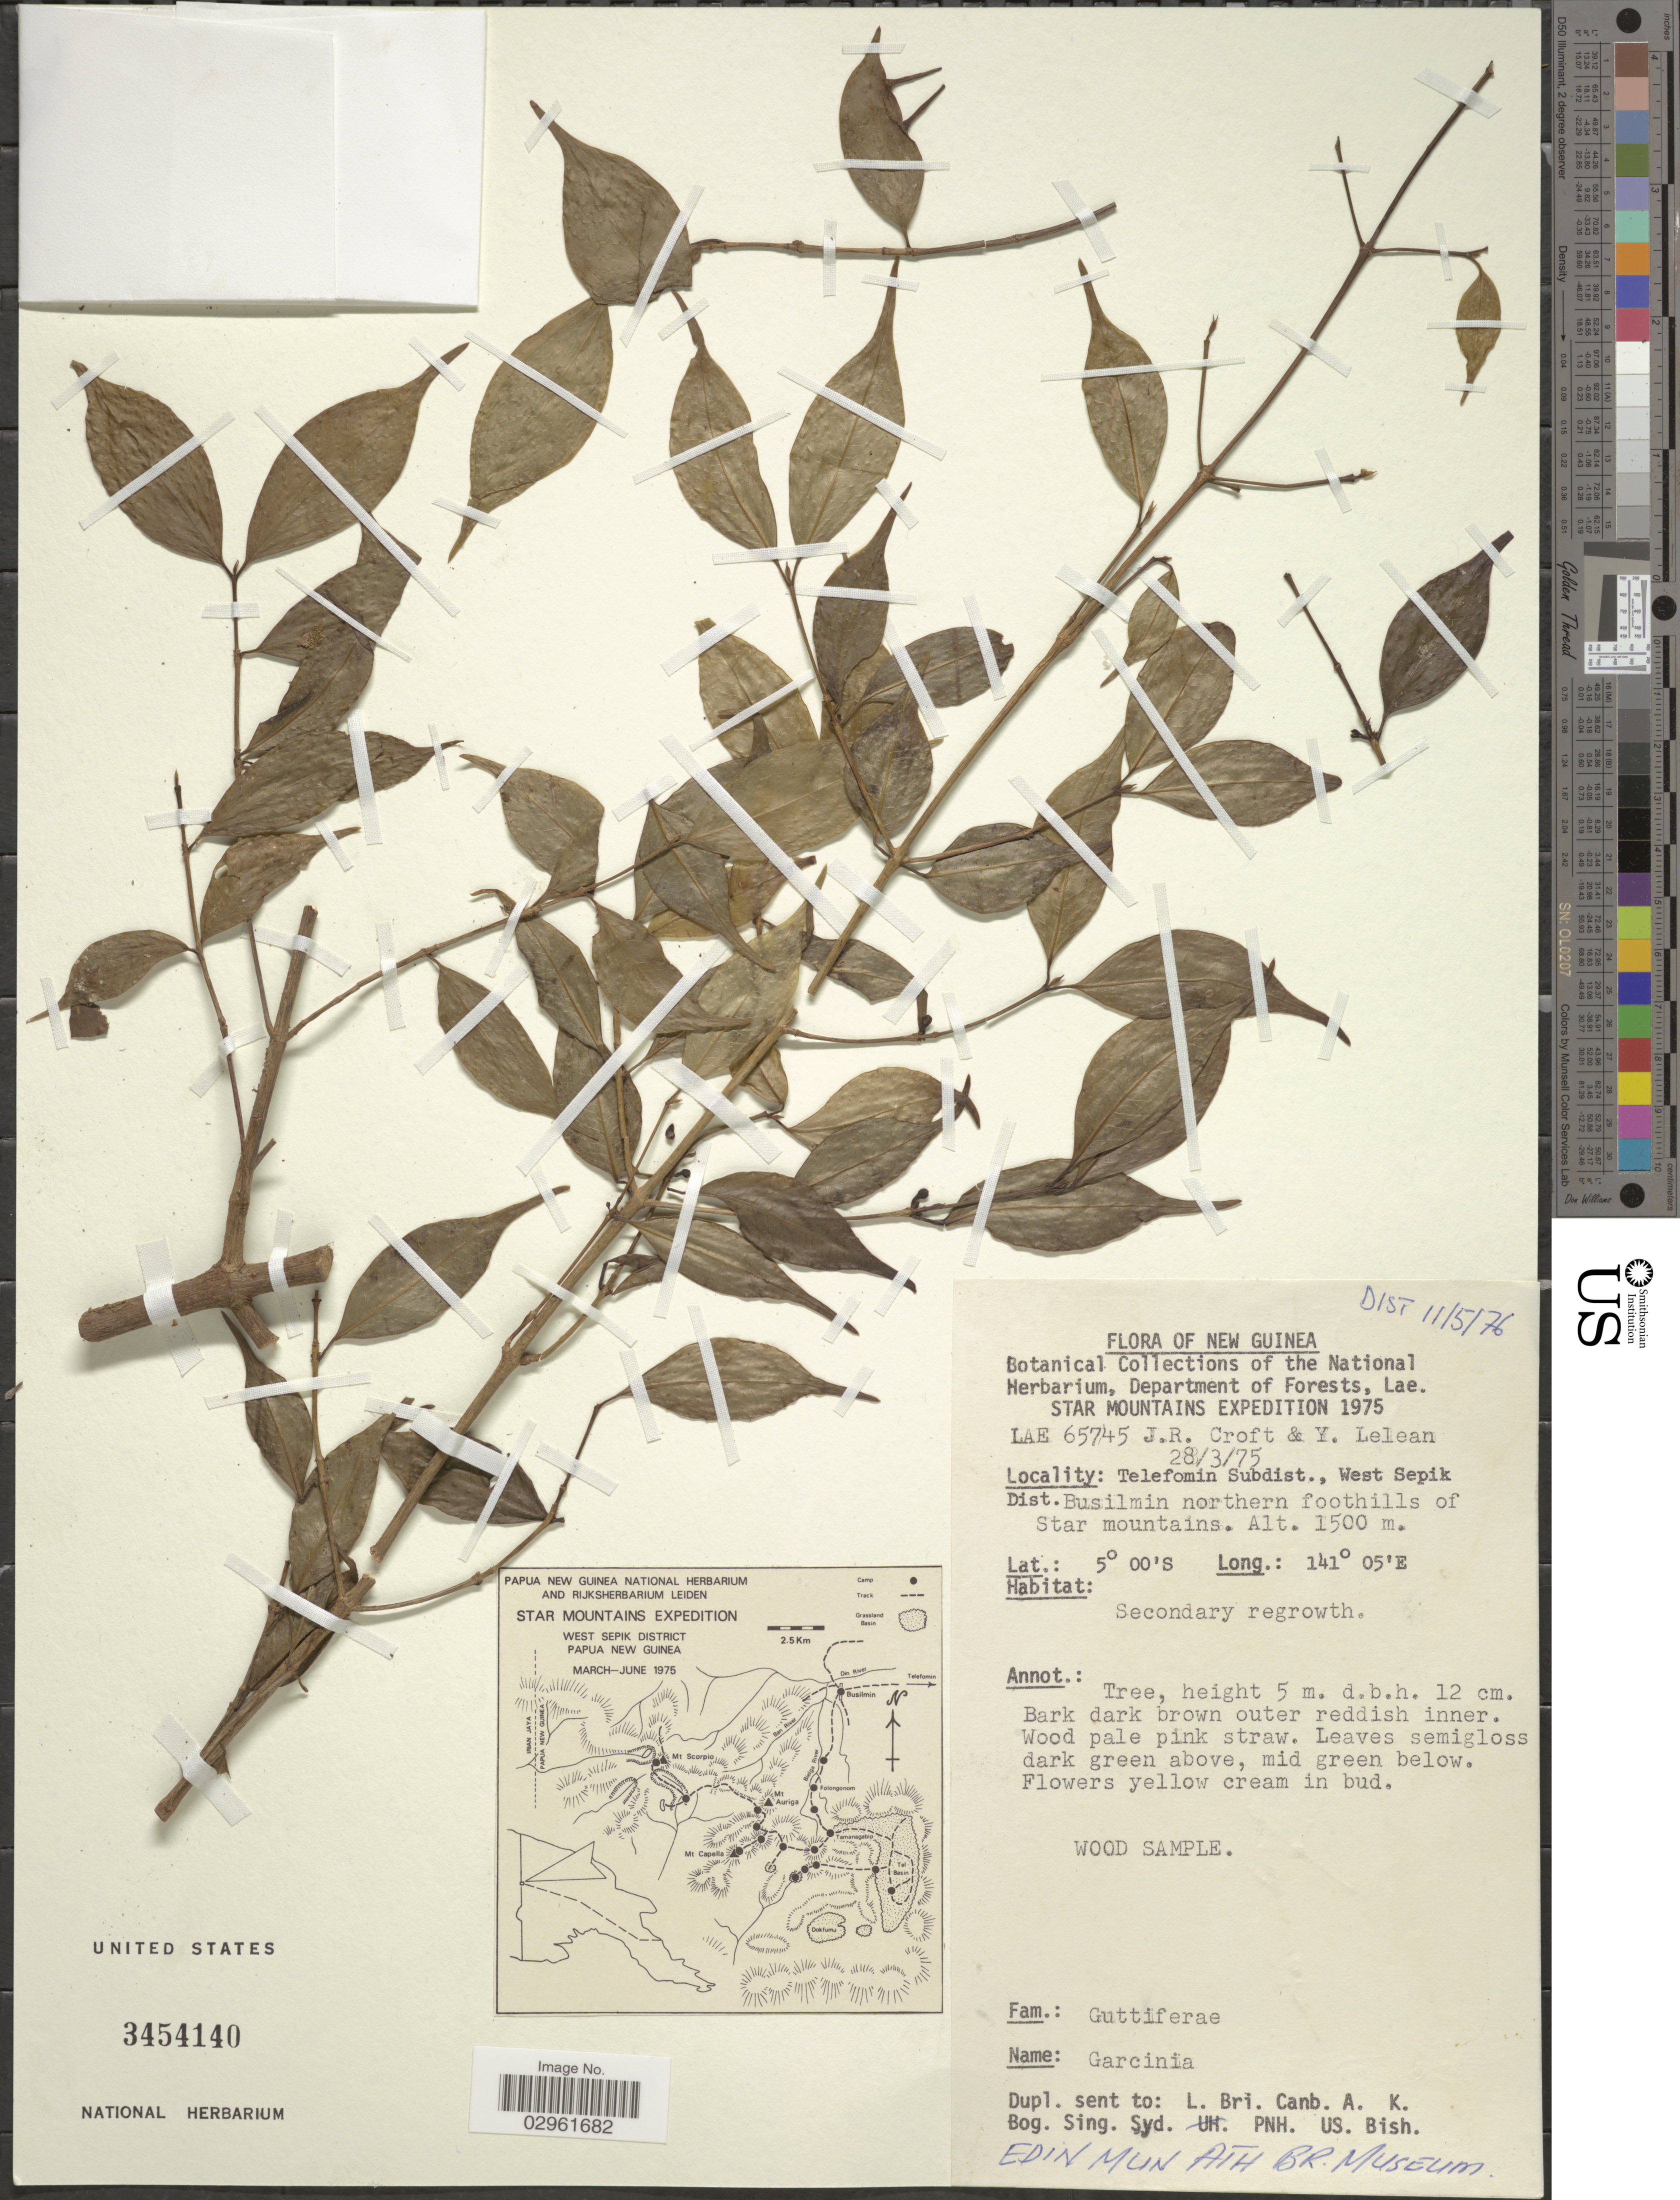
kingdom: Plantae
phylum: Tracheophyta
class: Magnoliopsida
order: Malpighiales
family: Clusiaceae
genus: Garcinia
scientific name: Garcinia sp.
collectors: J. R. Croft & Y. Lelean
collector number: LAE65745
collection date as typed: Transcribed d/m/y: 28/3/75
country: Papua New Guinea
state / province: Sandaun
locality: New Guinea. Telefomin Subdist., West Sepik Dist. Busilmin northern foothills of Star mountains.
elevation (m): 1500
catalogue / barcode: US 3454140